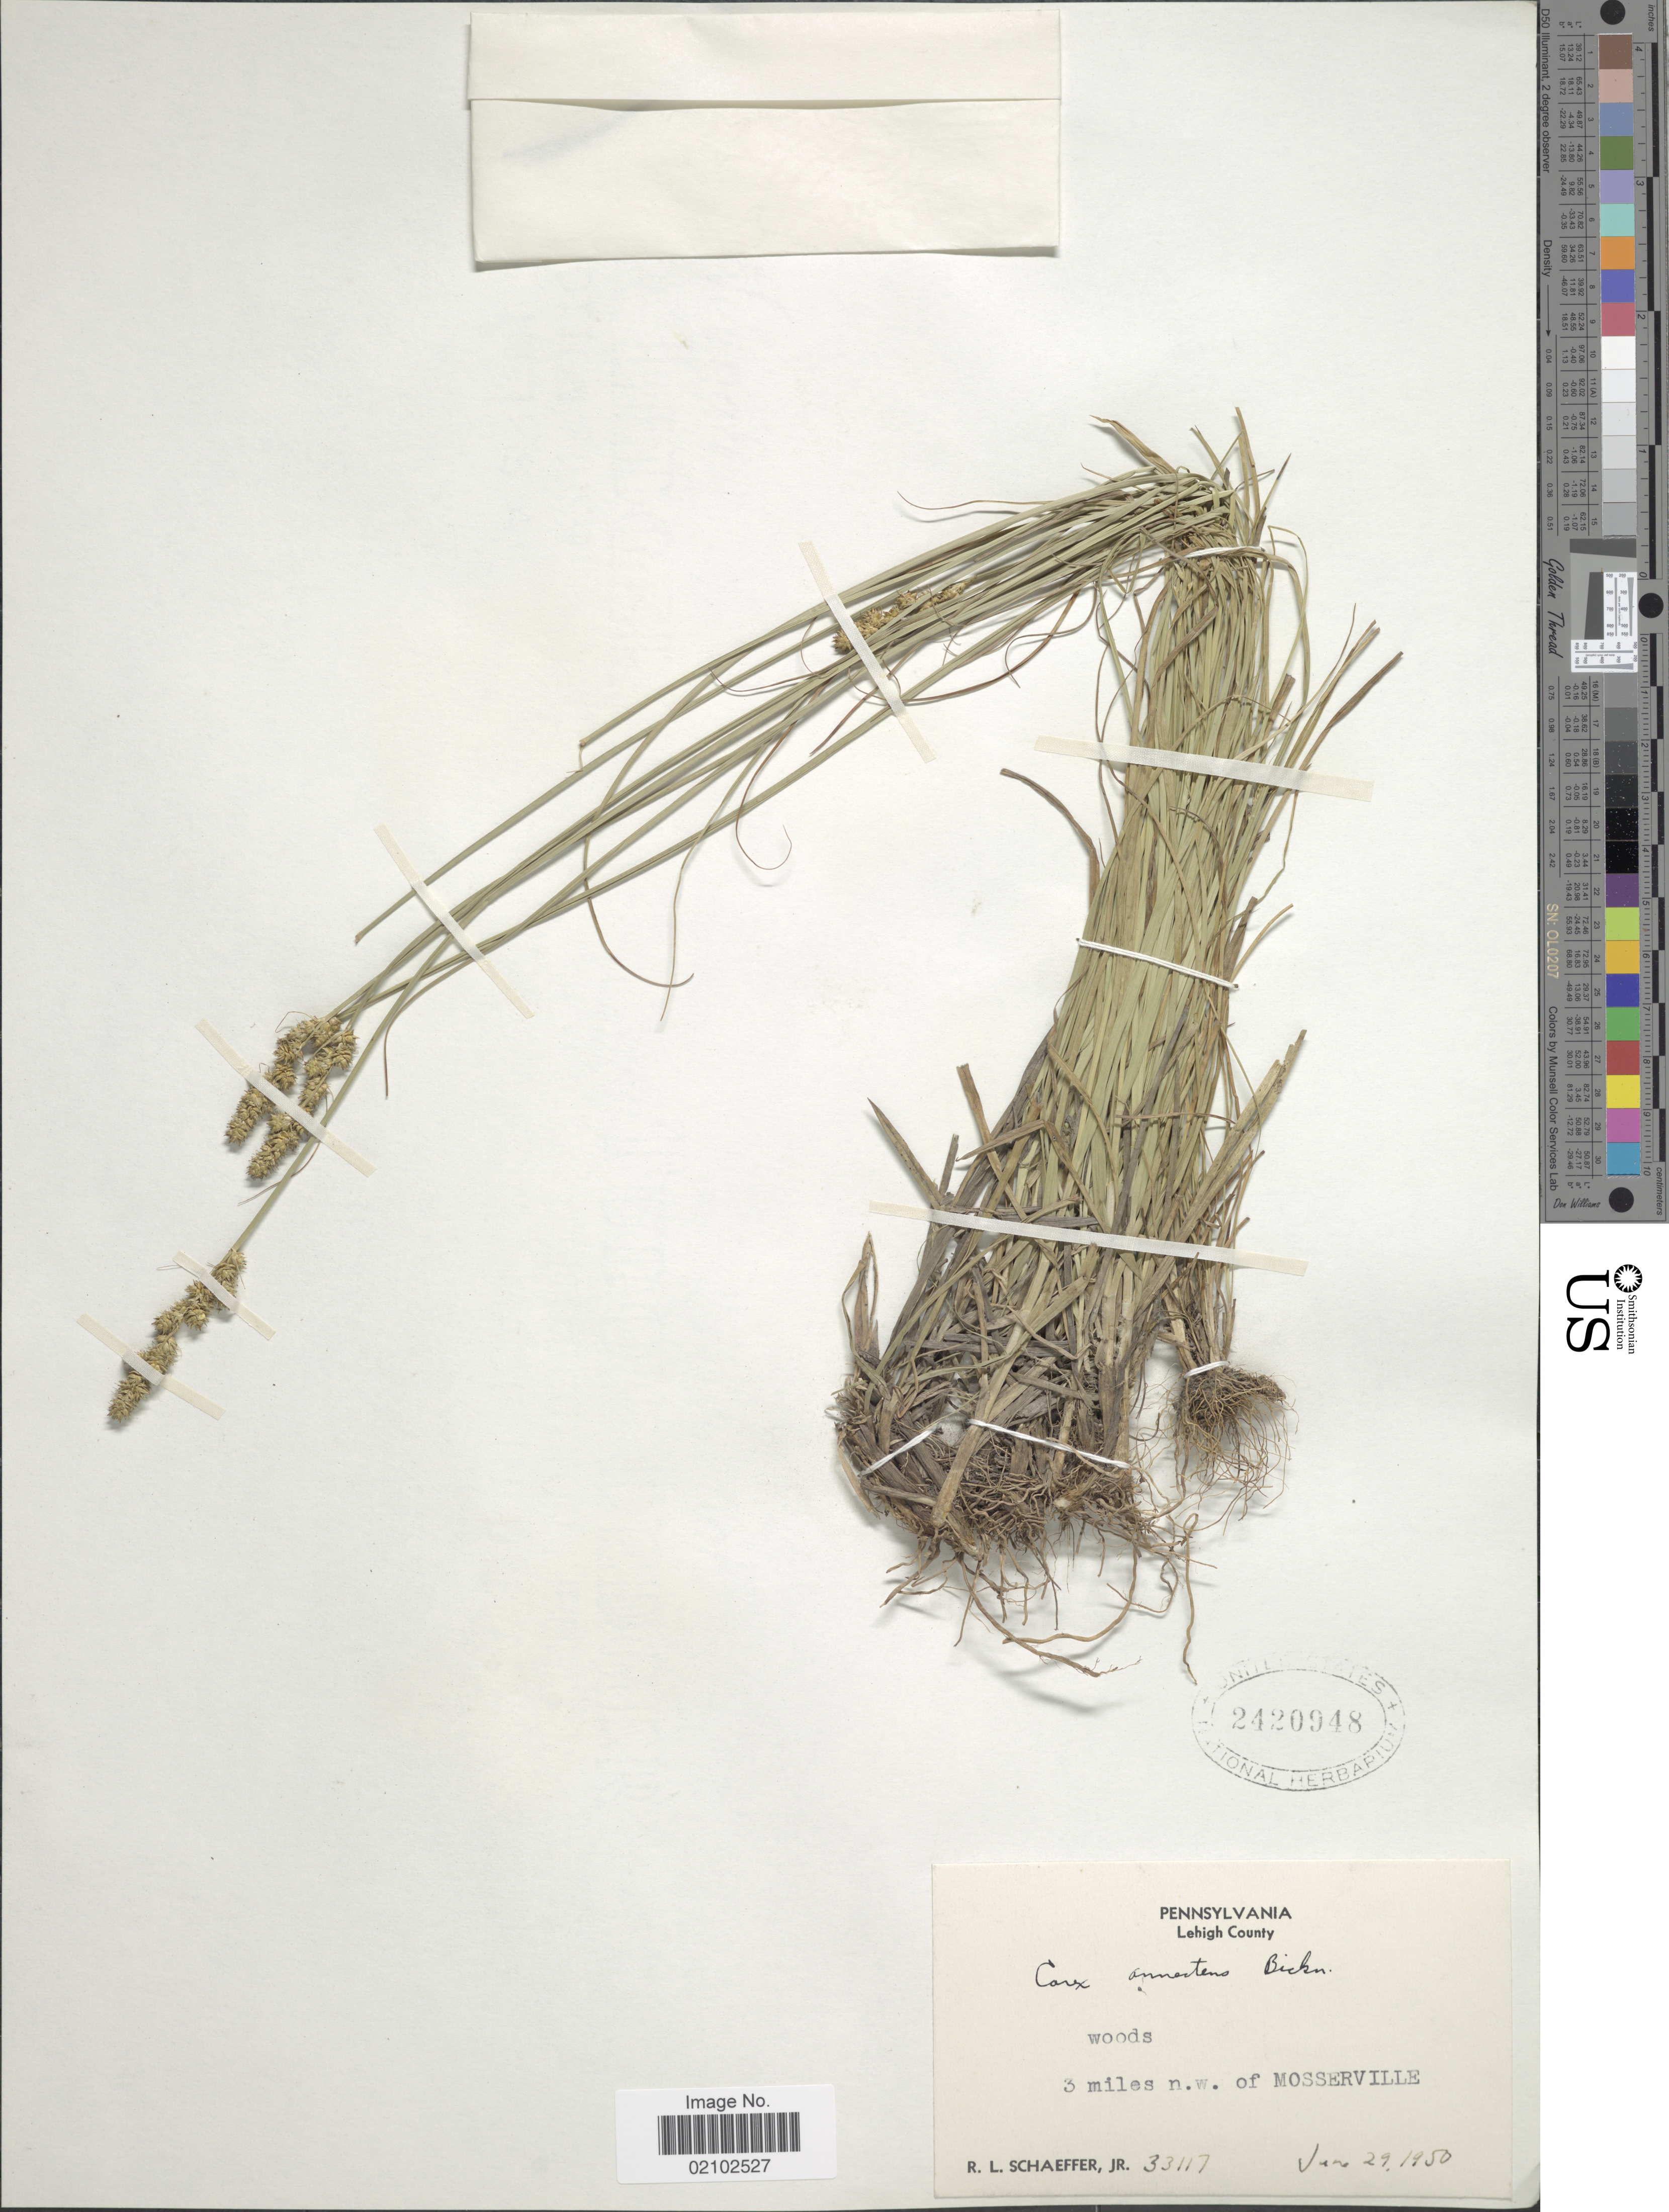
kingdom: Plantae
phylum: Tracheophyta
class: Liliopsida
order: Poales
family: Cyperaceae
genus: Carex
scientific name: Carex annectens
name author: (E.P. Bicknell) E.P. Bicknell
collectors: R. L. Schaeffer Jr.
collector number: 33117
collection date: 1950-06-29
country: United States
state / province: Pennsylvania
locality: Lehigh County, woods, 3 miles n.w. of Mosserville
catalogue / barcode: US 2420948